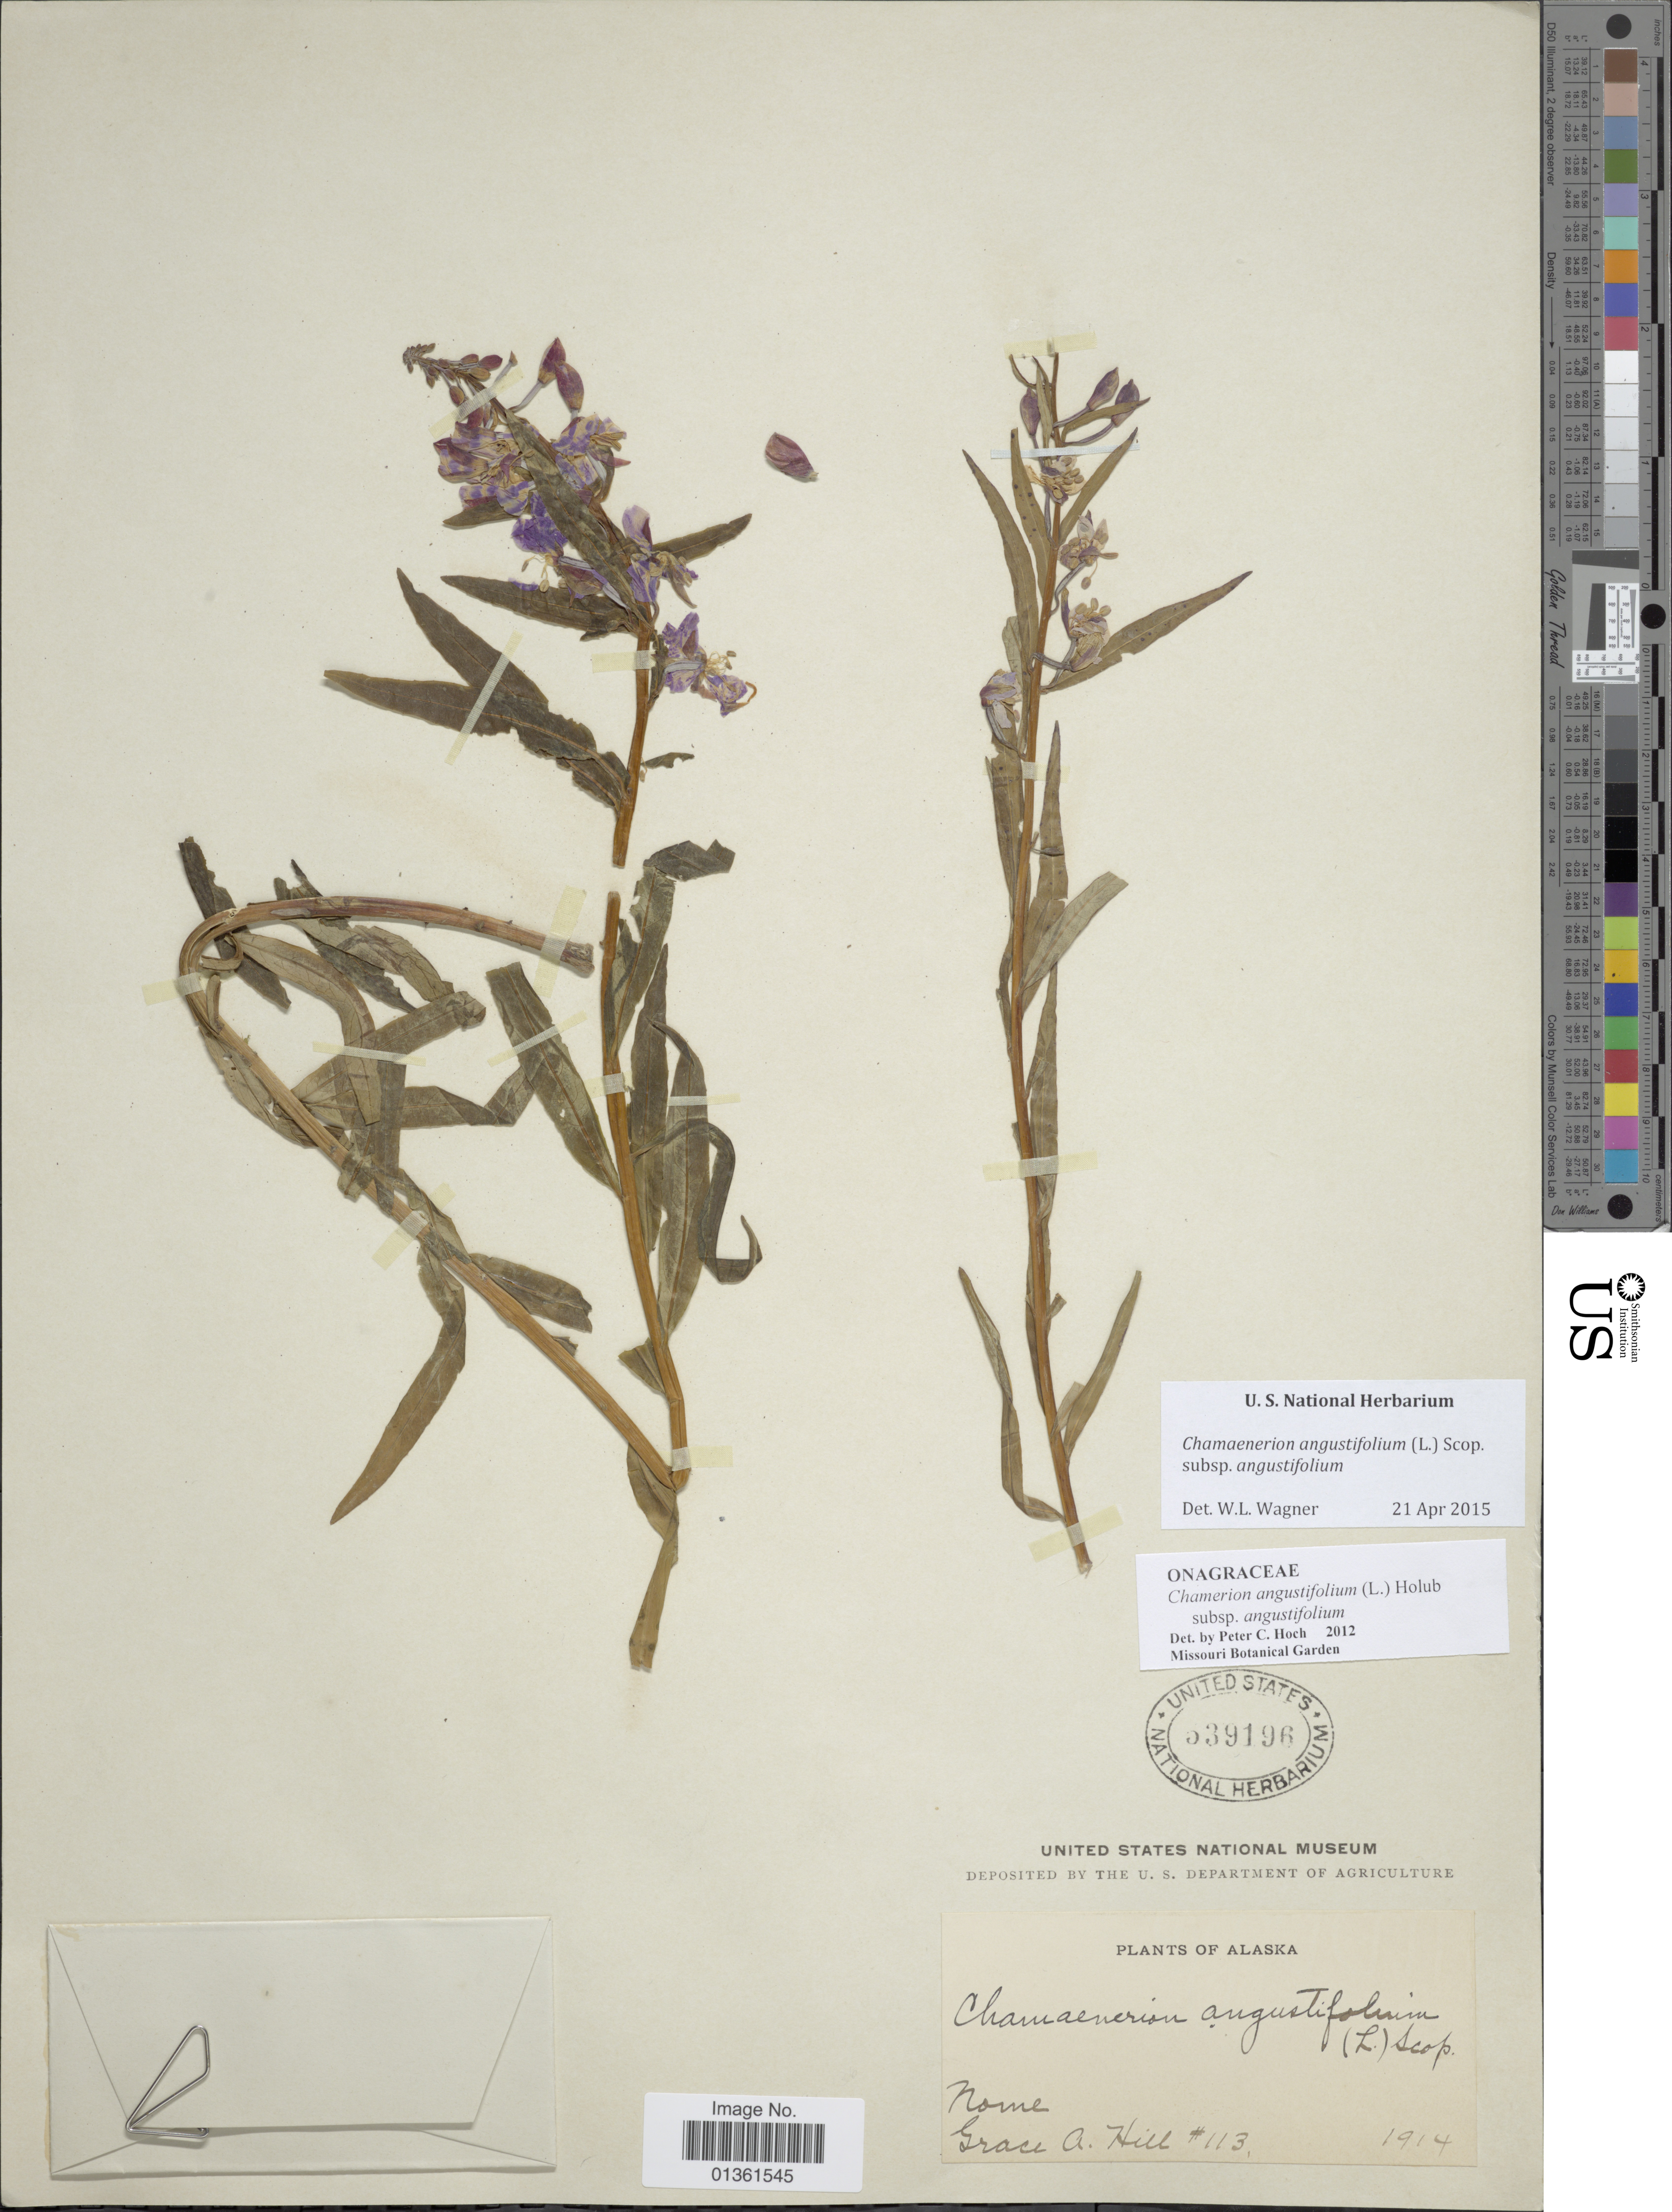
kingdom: Plantae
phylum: Tracheophyta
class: Magnoliopsida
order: Myrtales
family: Onagraceae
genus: Chamaenerion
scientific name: Chamaenerion angustifolium subsp. angustifolium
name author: (L.) Scop.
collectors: G. A. Hill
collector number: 113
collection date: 1914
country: United States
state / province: Alaska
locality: Nome.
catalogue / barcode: US 339396